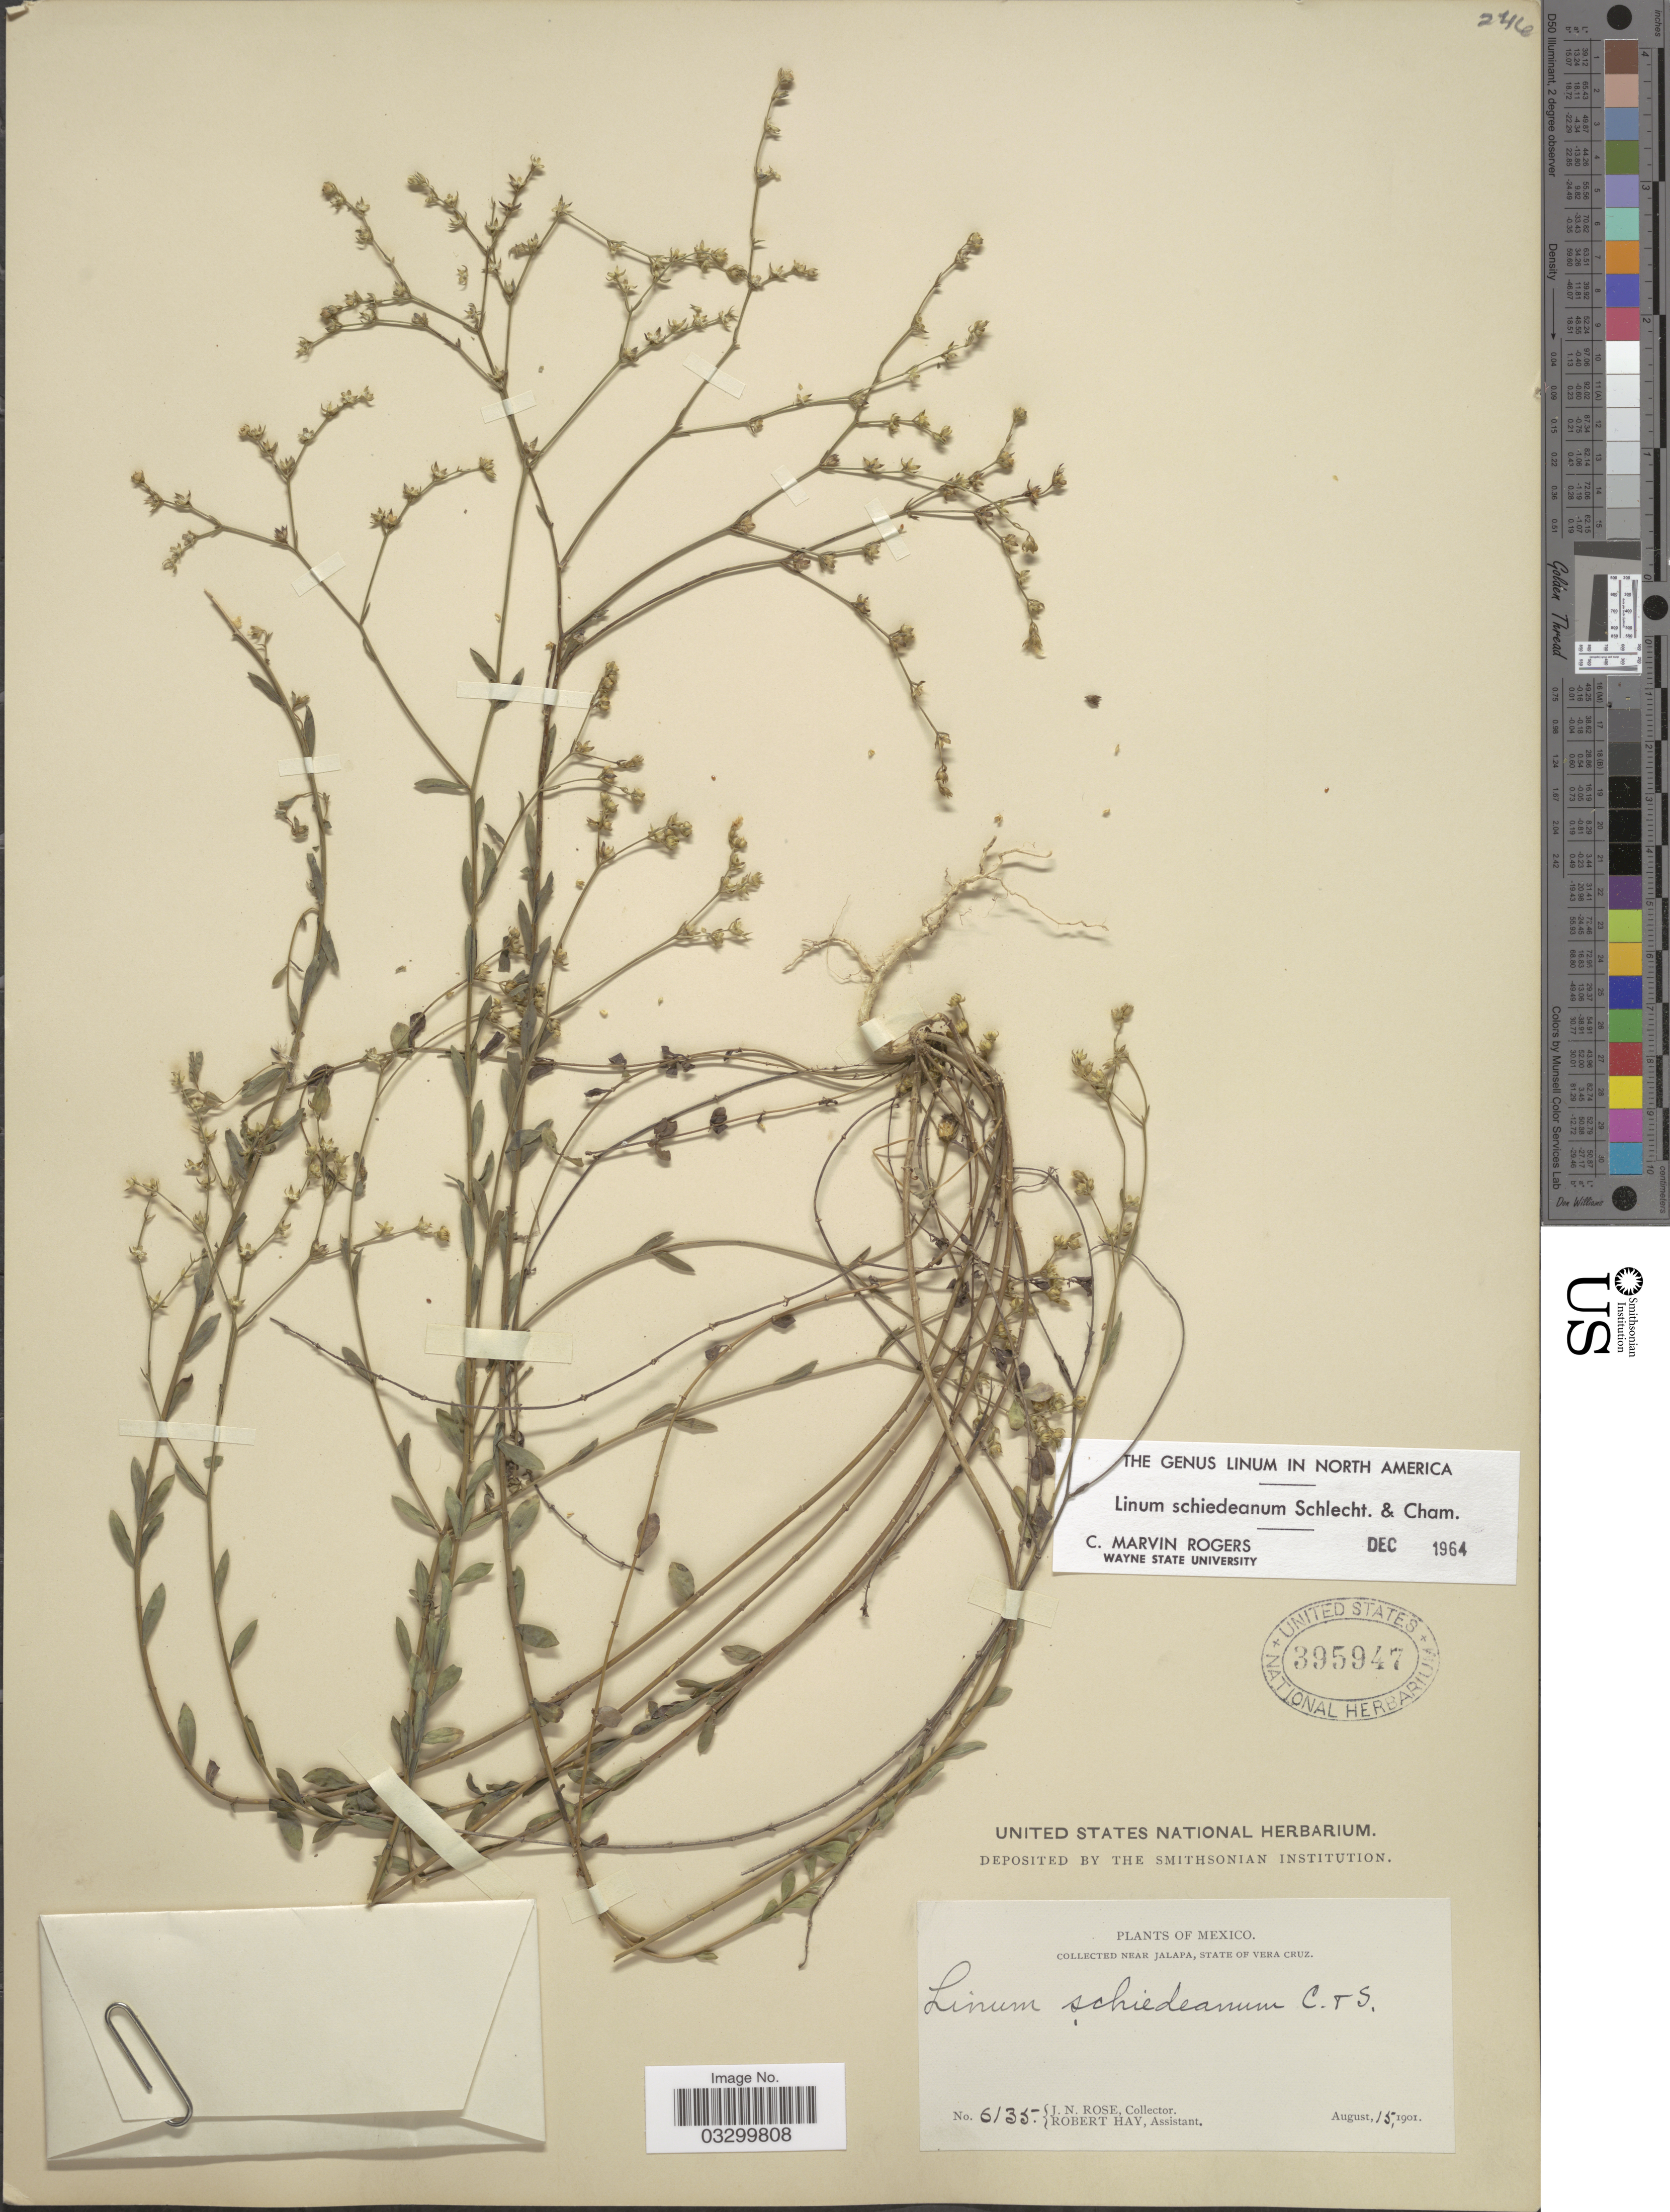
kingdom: Plantae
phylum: Tracheophyta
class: Magnoliopsida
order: Malpighiales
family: Linaceae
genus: Linum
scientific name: Linum schiedeanum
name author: Schltdl. & Cham.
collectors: J. N. Rose & R. H. Hay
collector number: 6135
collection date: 1901-08-15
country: Mexico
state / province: Veracruz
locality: Near Jalapa, state of Vera Cruz.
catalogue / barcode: US 395947